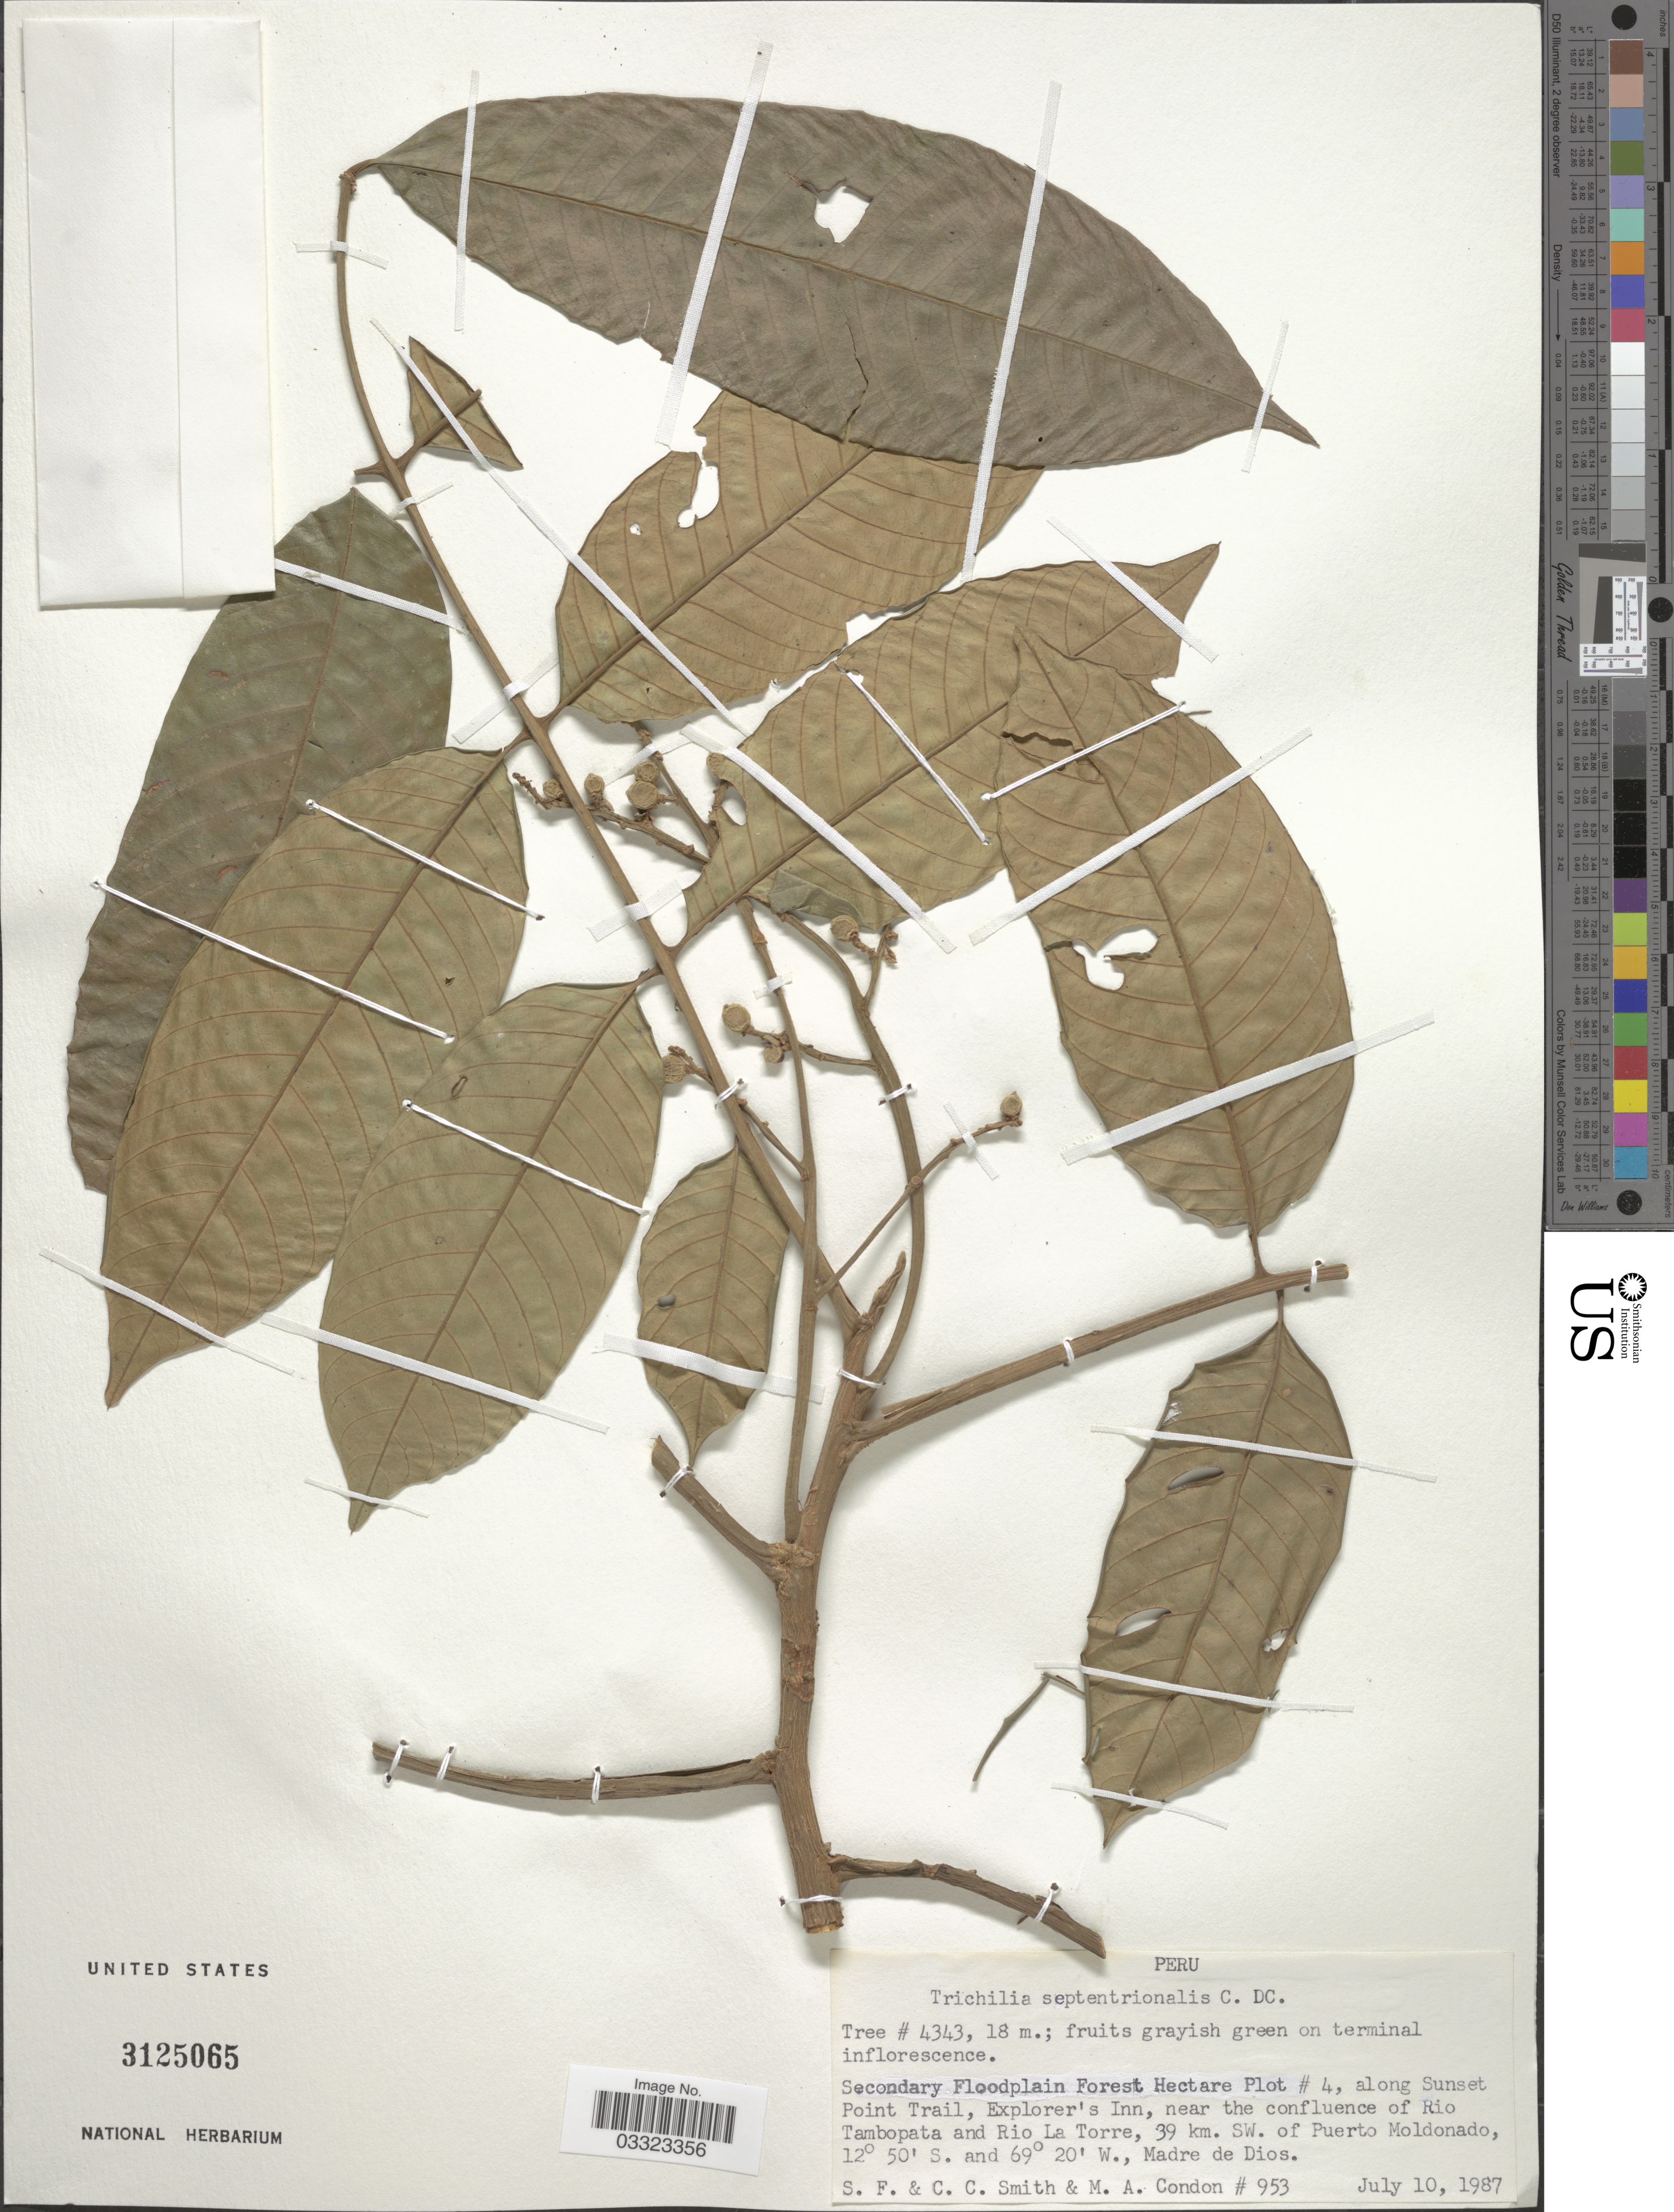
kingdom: Plantae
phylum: Tracheophyta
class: Magnoliopsida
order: Sapindales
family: Meliaceae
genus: Trichilia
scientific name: Trichilia septentrionalis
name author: C. DC.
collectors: S.F. Smith, C. C. Smith & M. Condon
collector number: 953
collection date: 1987-07-10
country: Peru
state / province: Madre de Dios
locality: Secondary Floodplain Forest Hectare Plot #4, along Sunset Point Trail, Explorer's Inn, near the confluence of Rio Tambopata and Rio La Torre, 39 km. SW. of Puerto Moldonado.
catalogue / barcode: US 3125065